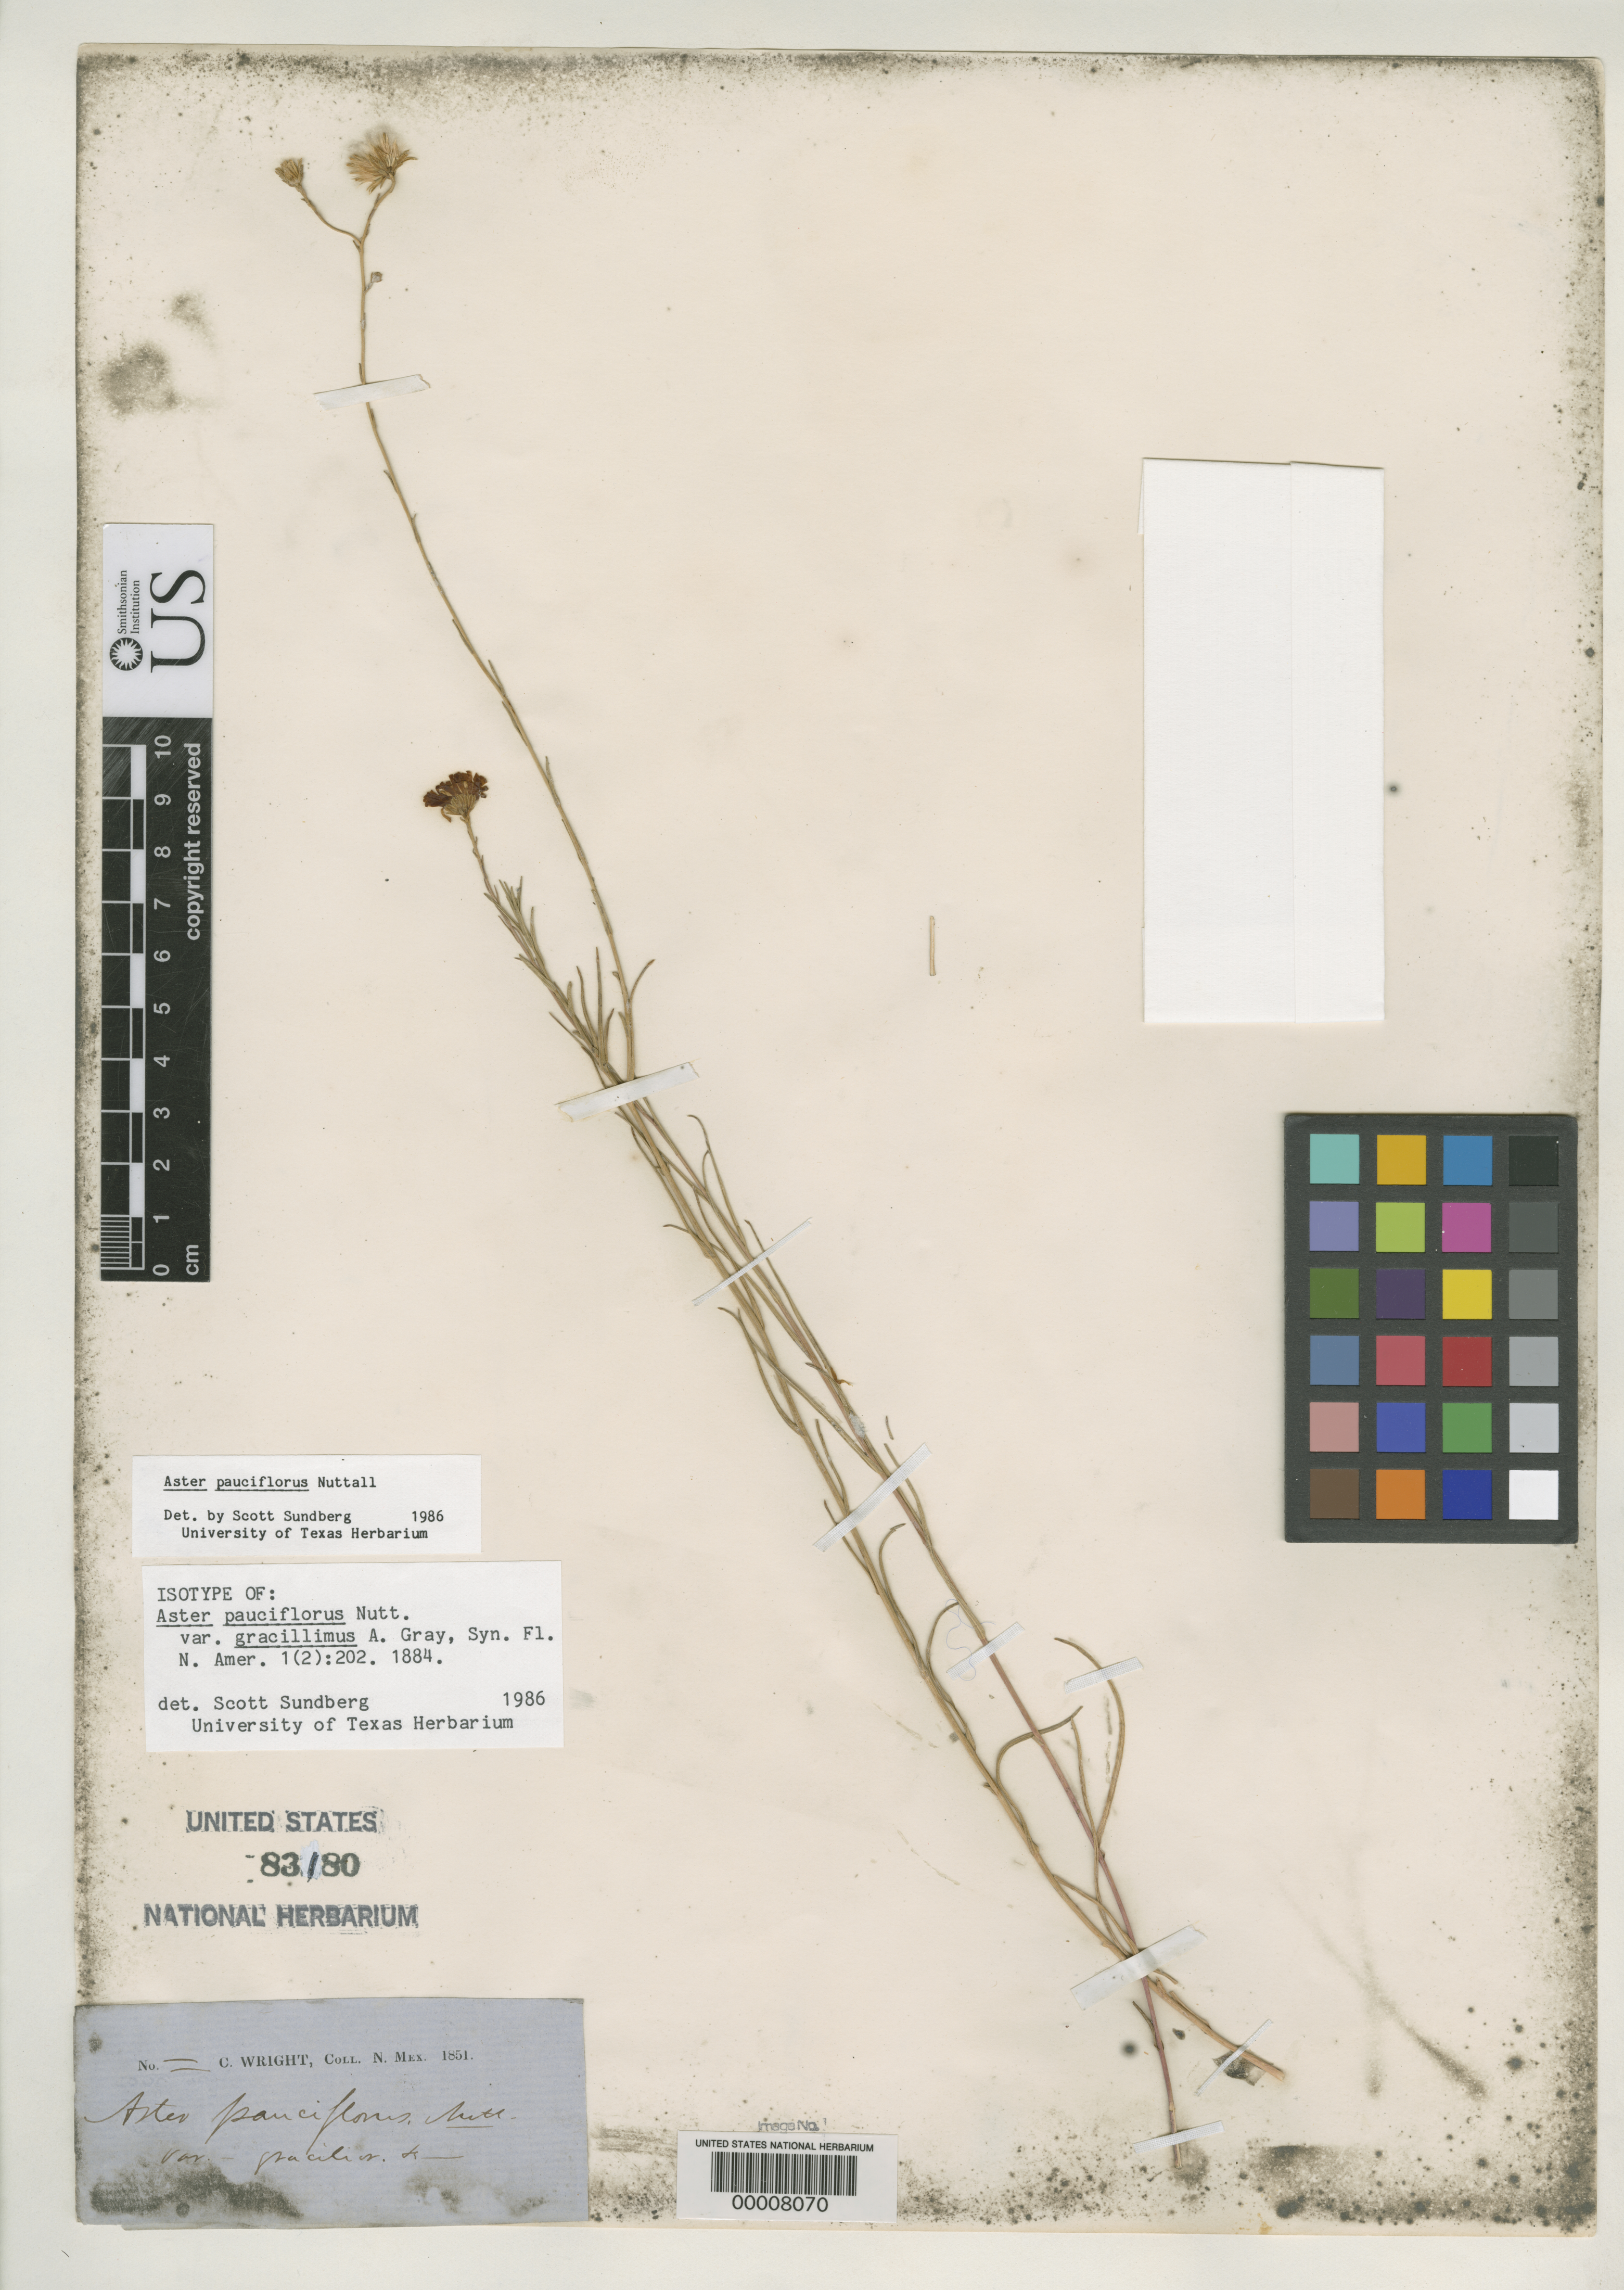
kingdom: Plantae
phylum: Tracheophyta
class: Magnoliopsida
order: Asterales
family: Asteraceae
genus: Aster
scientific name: Aster pauciflorus var. gracillimus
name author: A. Gray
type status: Isotype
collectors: C. Wright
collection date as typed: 1851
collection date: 1851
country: United States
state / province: New Mexico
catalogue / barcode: US 83180